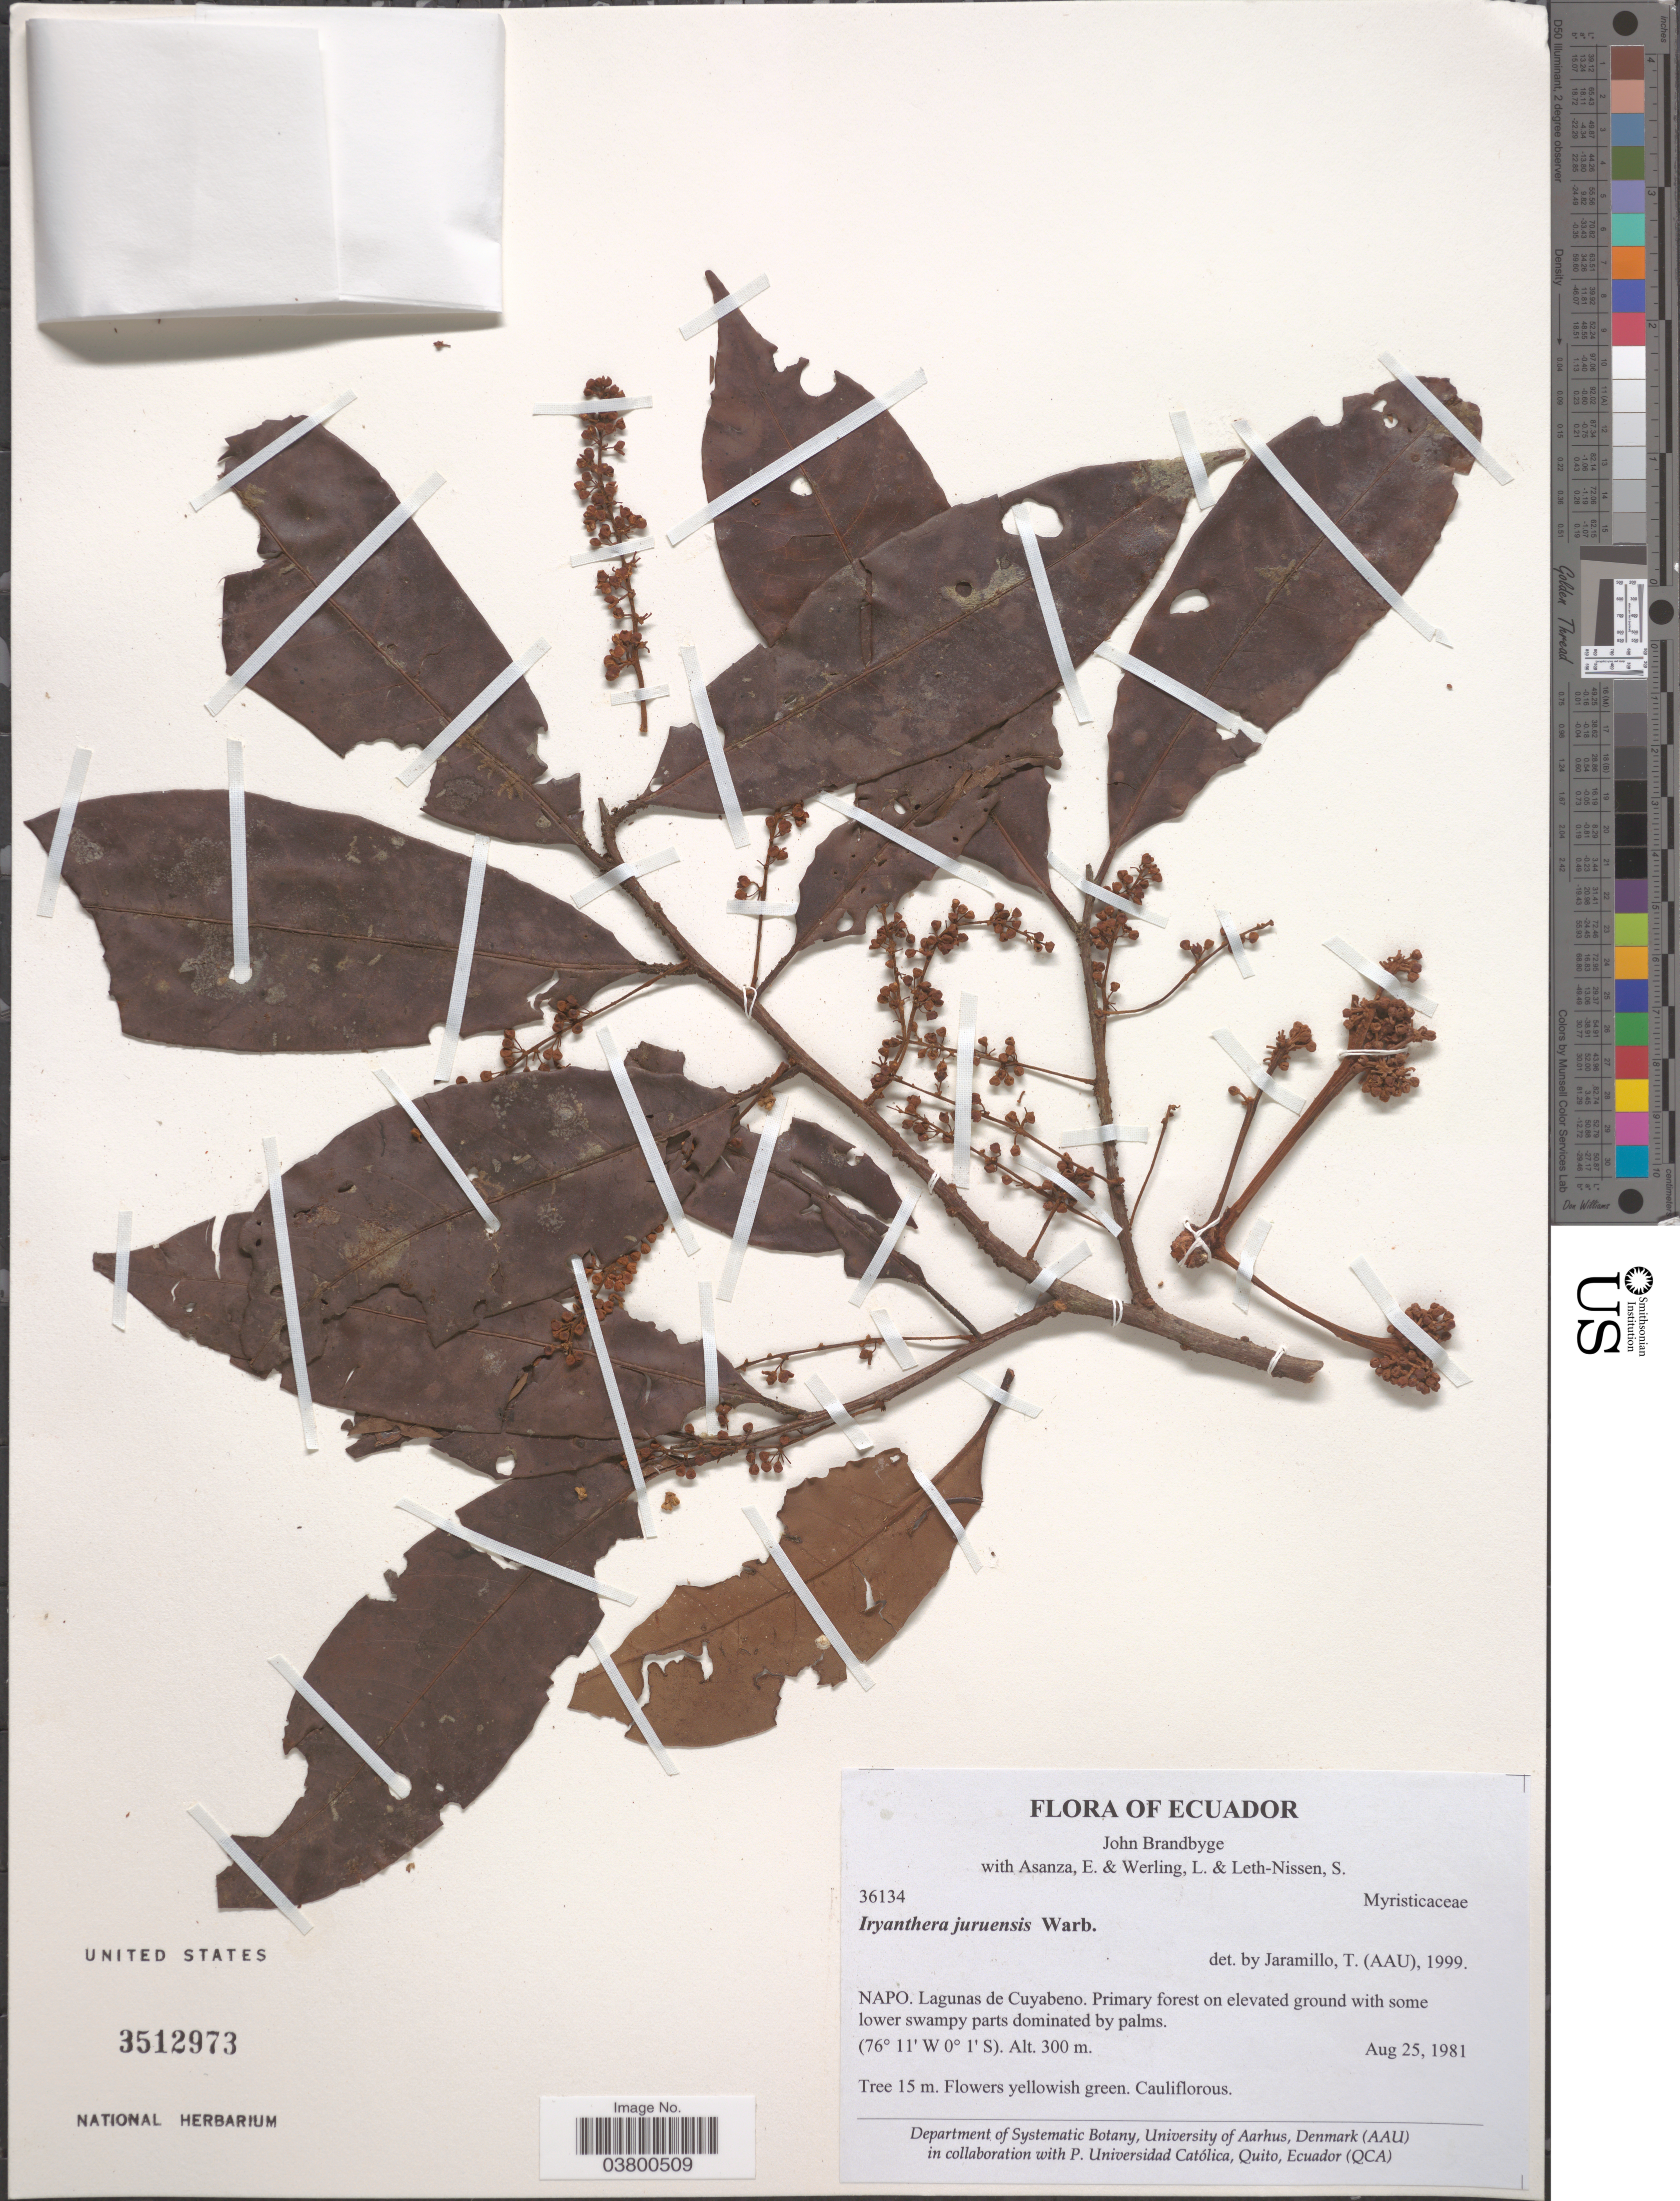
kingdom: Plantae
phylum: Tracheophyta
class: Magnoliopsida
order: Magnoliales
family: Myristicaceae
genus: Iryanthera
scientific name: Iryanthera juruensis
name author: Warb.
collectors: J. Brandbyge, E. Asanza, L. Werling & S. Leth-Nissen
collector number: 36134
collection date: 1981-08-25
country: Ecuador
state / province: Napo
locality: Lagunas de Cuyabeno.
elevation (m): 300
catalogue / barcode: US 3512973